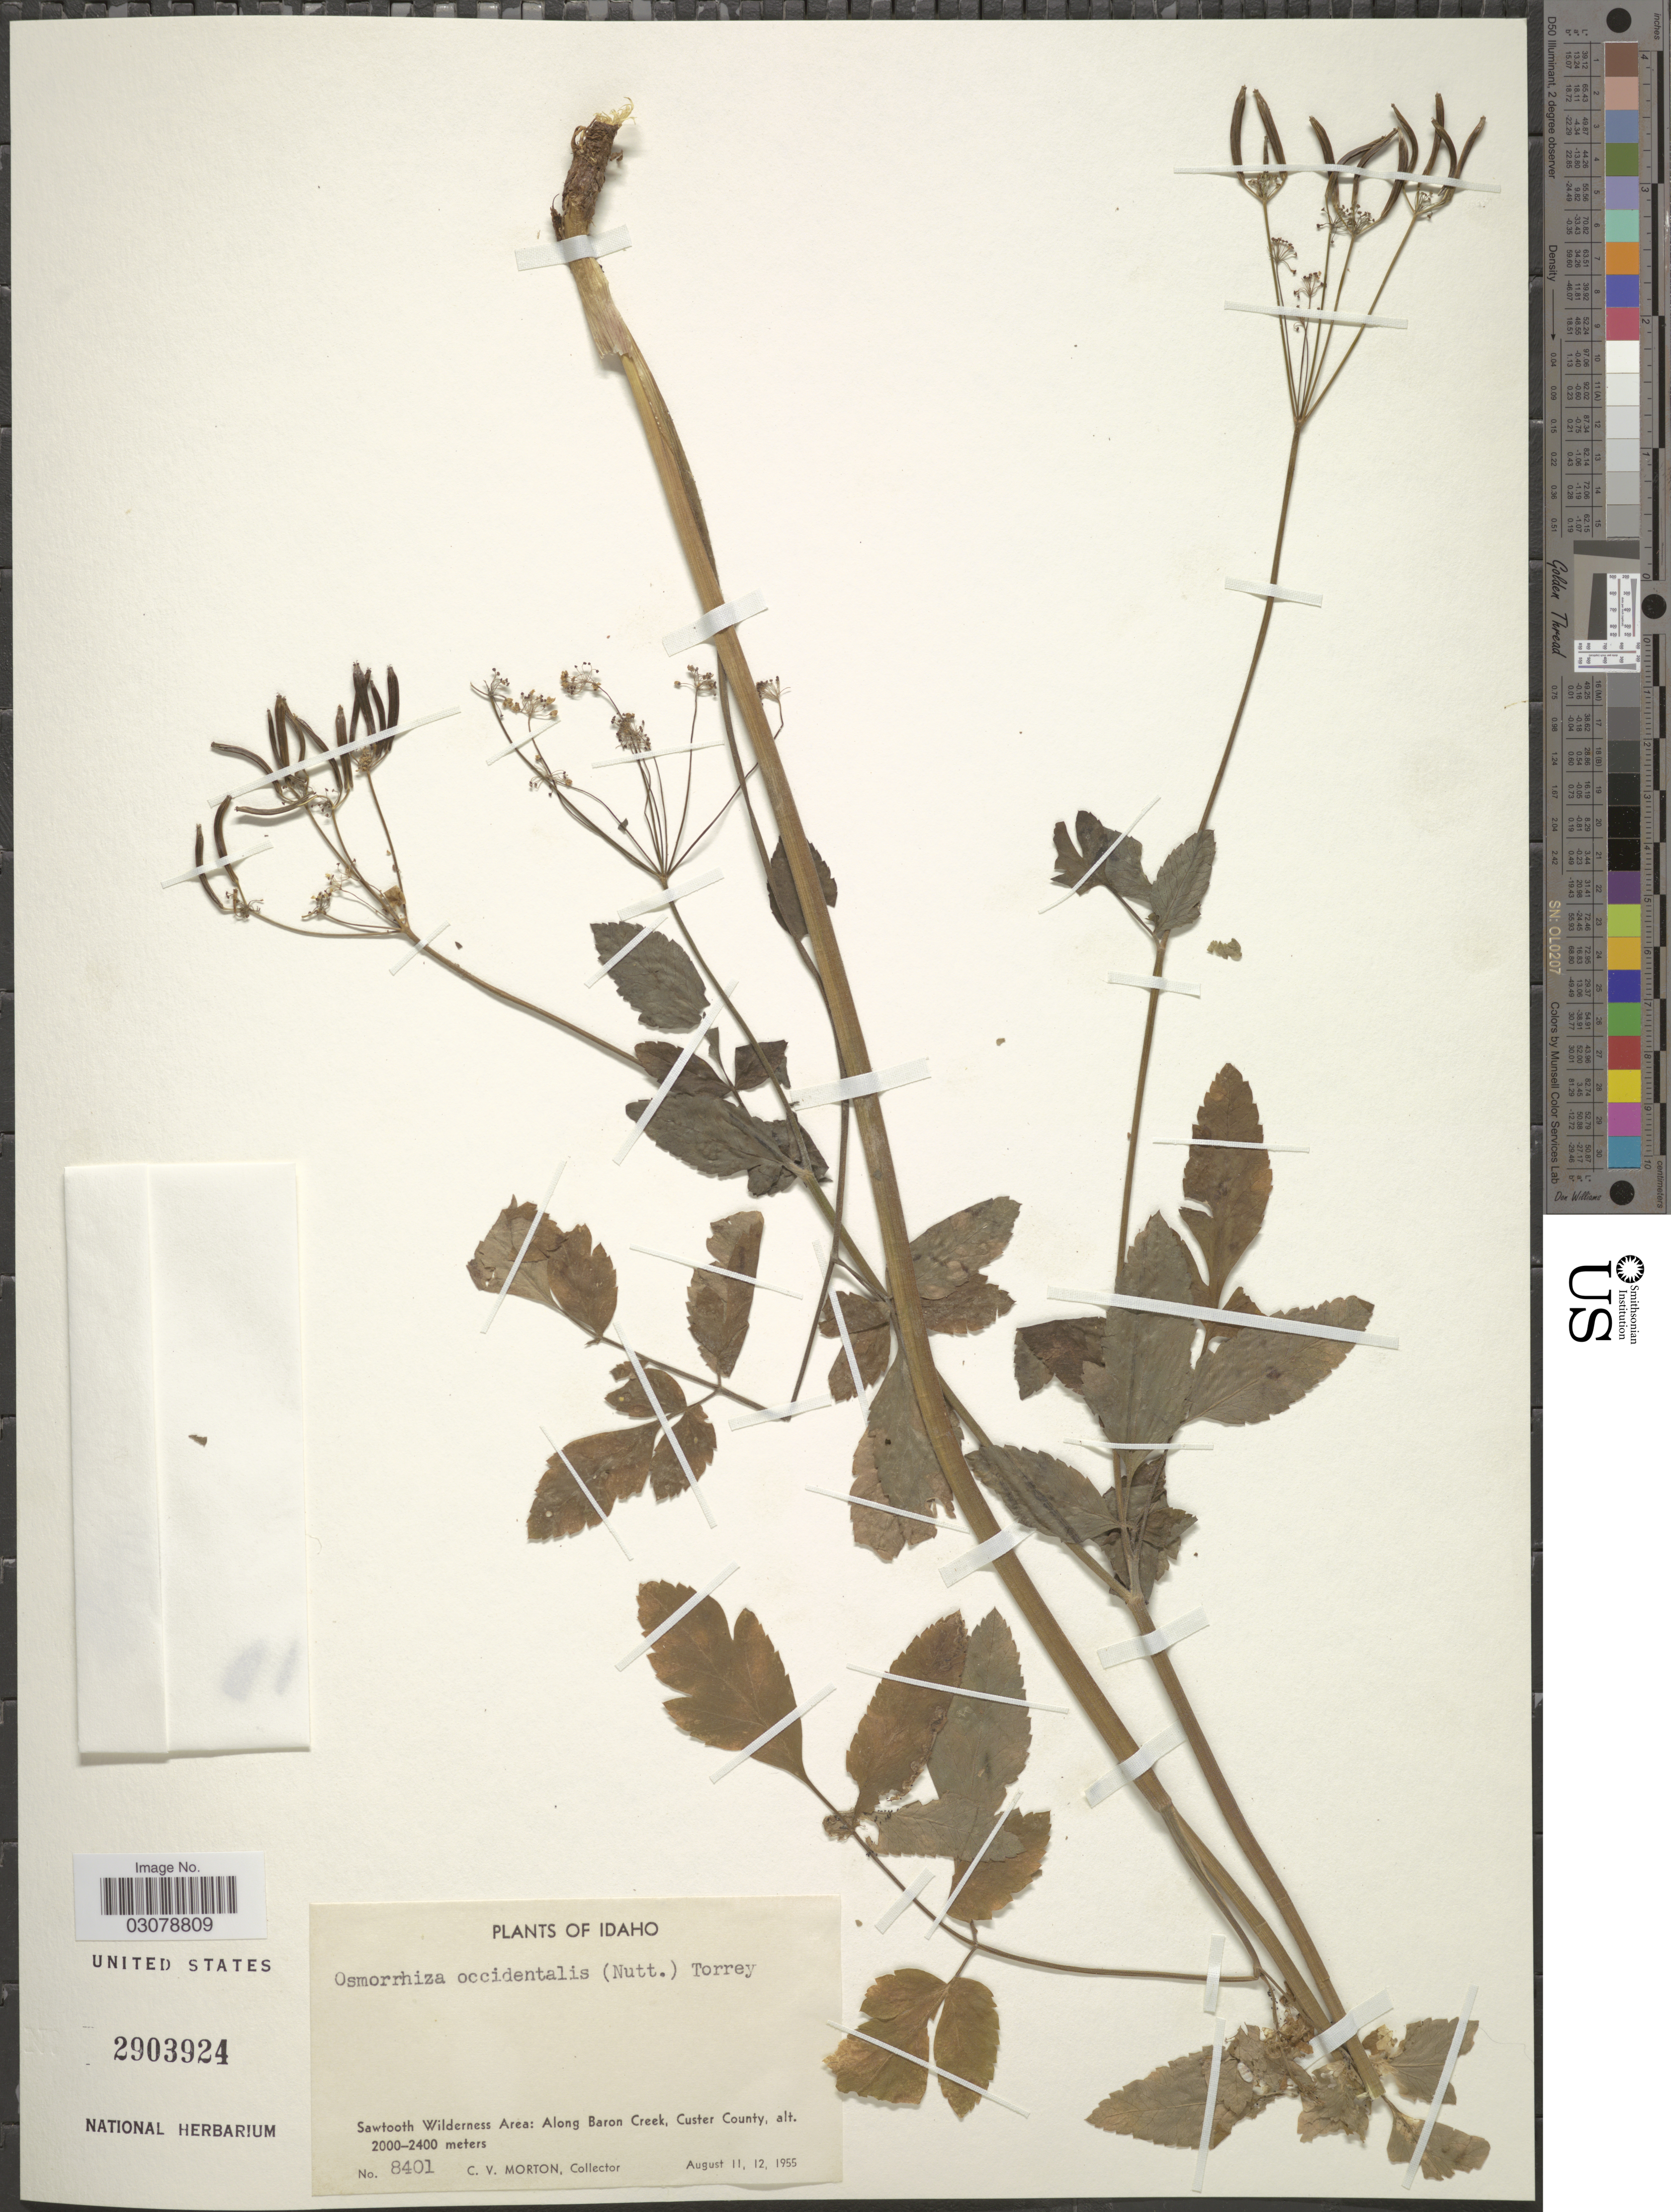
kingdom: Plantae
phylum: Tracheophyta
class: Magnoliopsida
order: Apiales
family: Apiaceae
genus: Osmorhiza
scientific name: Osmorhiza occidentalis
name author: (Nutt.) Torr.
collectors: C. V. Morton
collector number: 8401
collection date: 1955-08-11/1955-08-12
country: United States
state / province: Idaho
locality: Sawtooth Wilderness Area: Along Baron Creek, Custer County.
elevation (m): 2000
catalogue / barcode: US 2903924